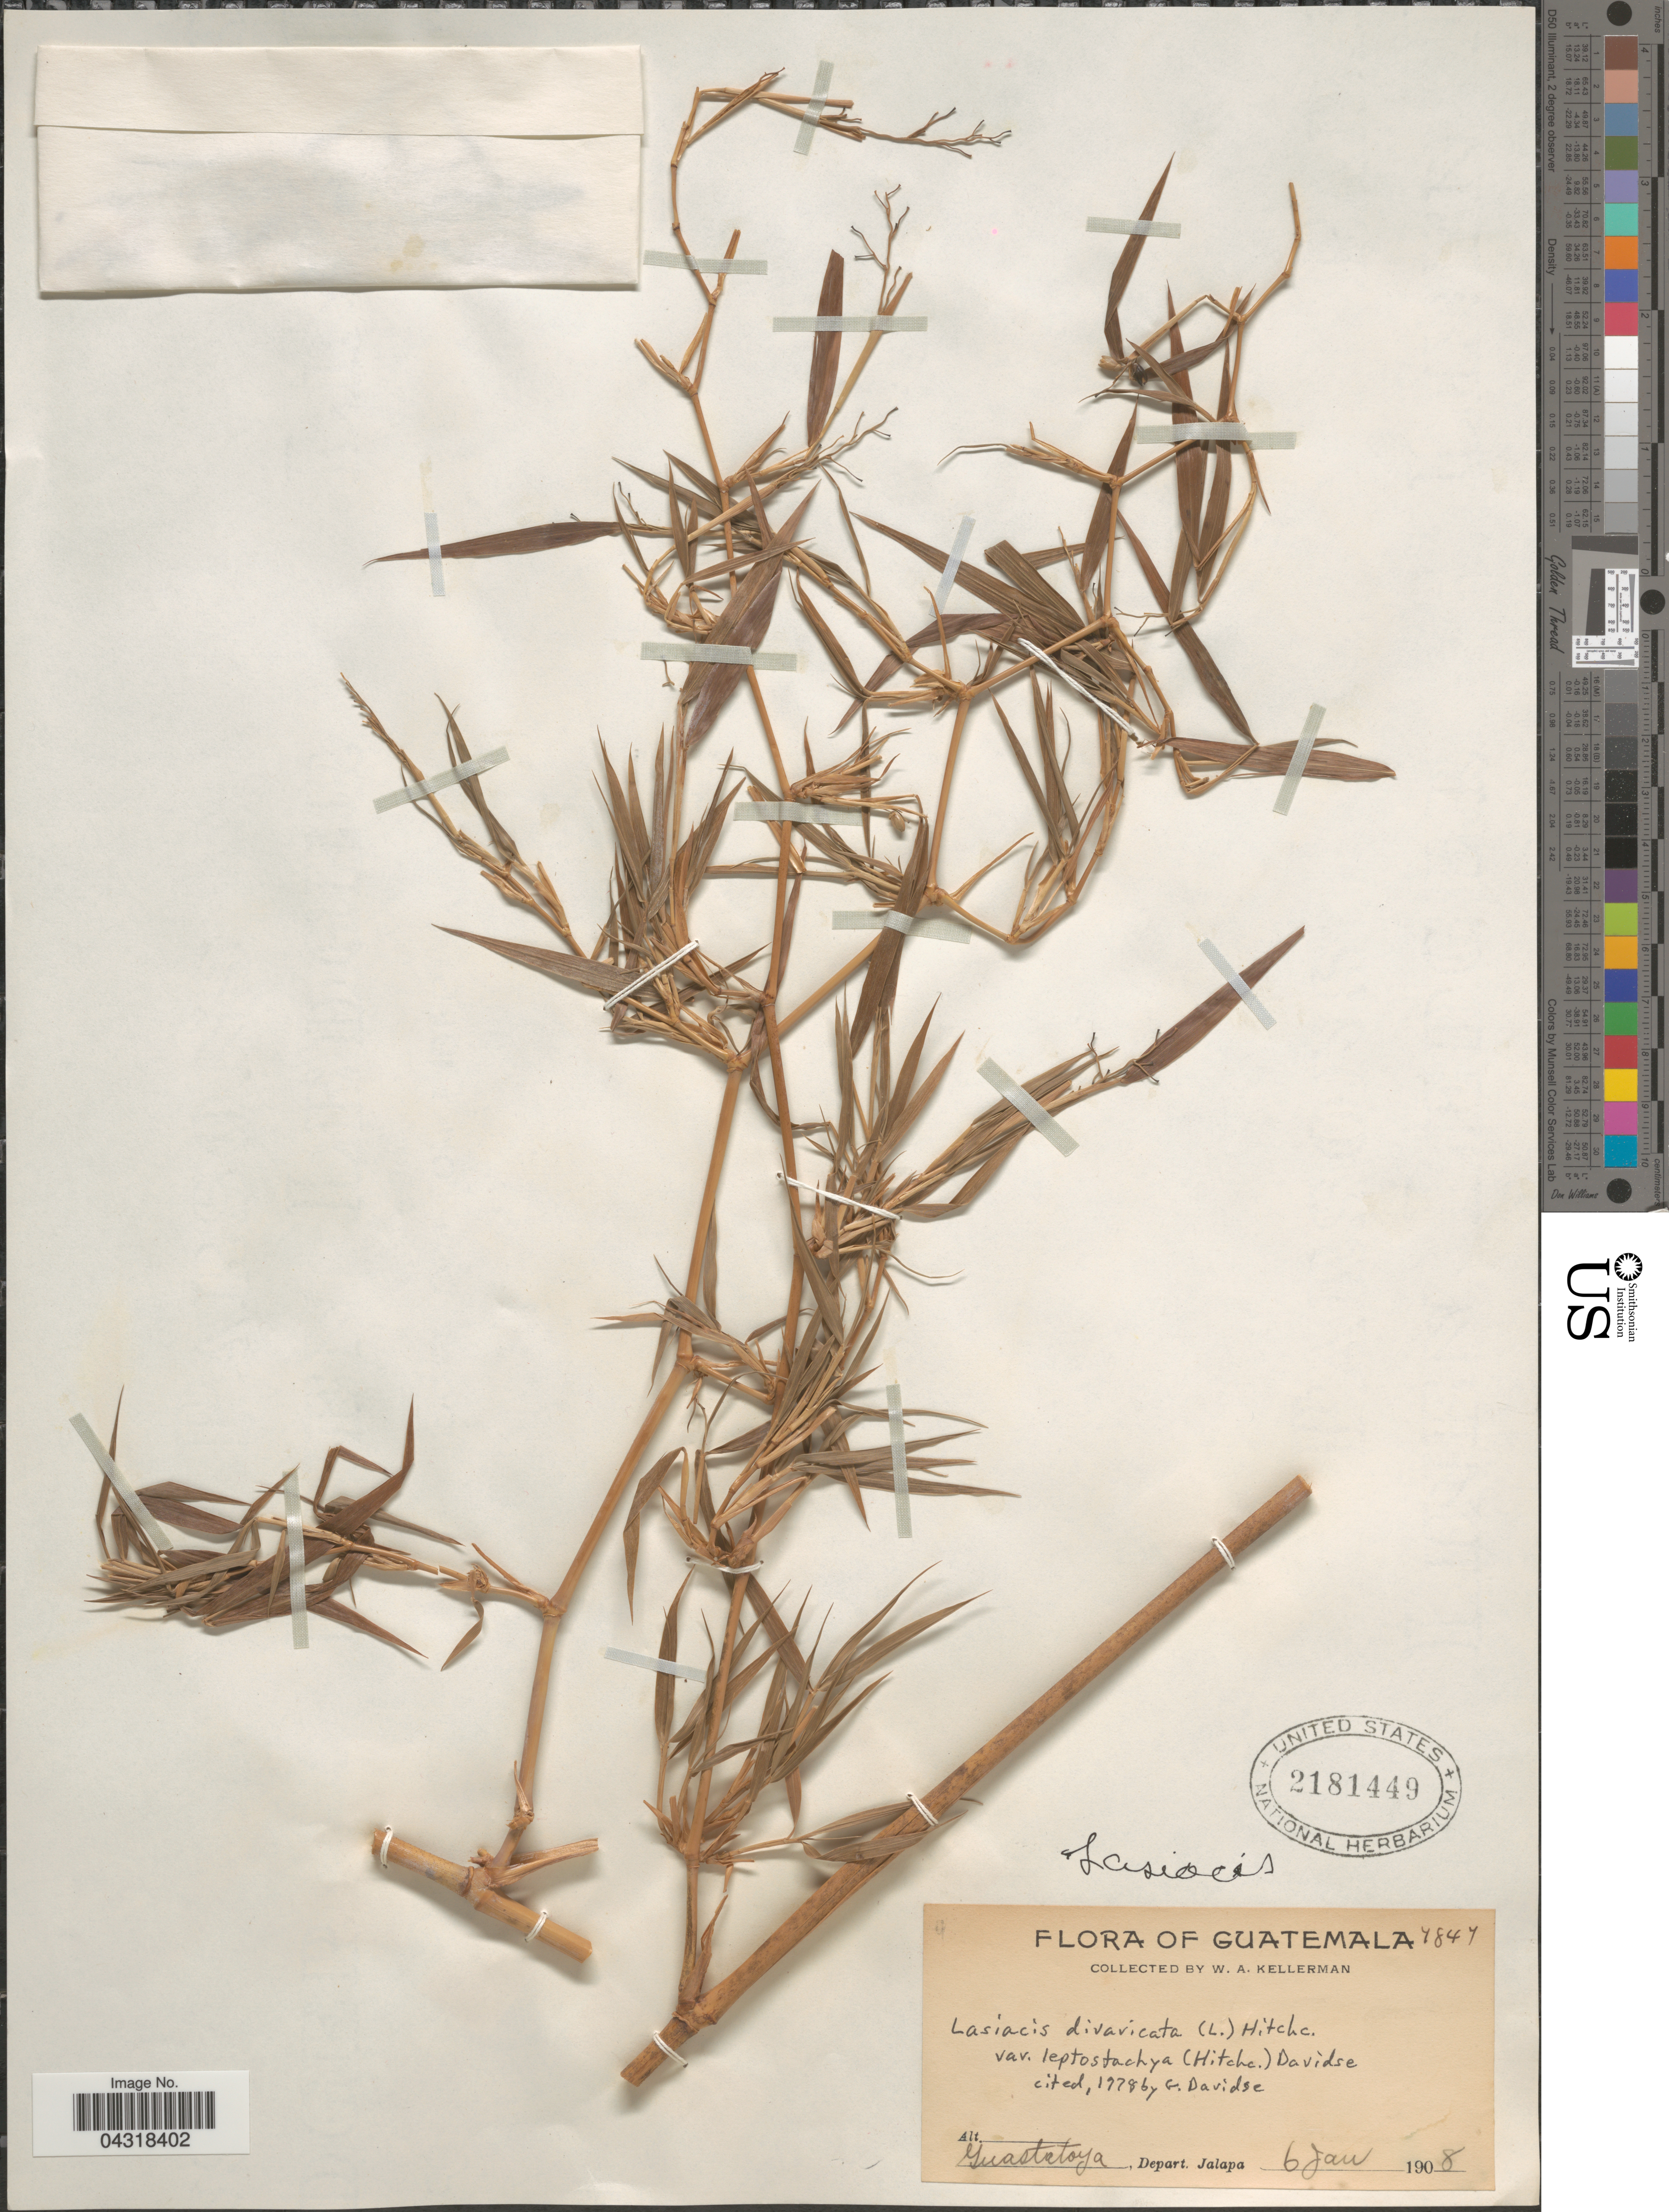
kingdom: Plantae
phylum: Tracheophyta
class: Liliopsida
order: Poales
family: Poaceae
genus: Lasiacis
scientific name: Lasiacis divaricata var. leptostachya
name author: (Hitchc.) Davidse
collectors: W. Kellerman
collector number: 4847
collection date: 1908-01-06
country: Guatemala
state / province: Jalapa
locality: Guastatoya, Depart. Jalapa.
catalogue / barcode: US 2181449